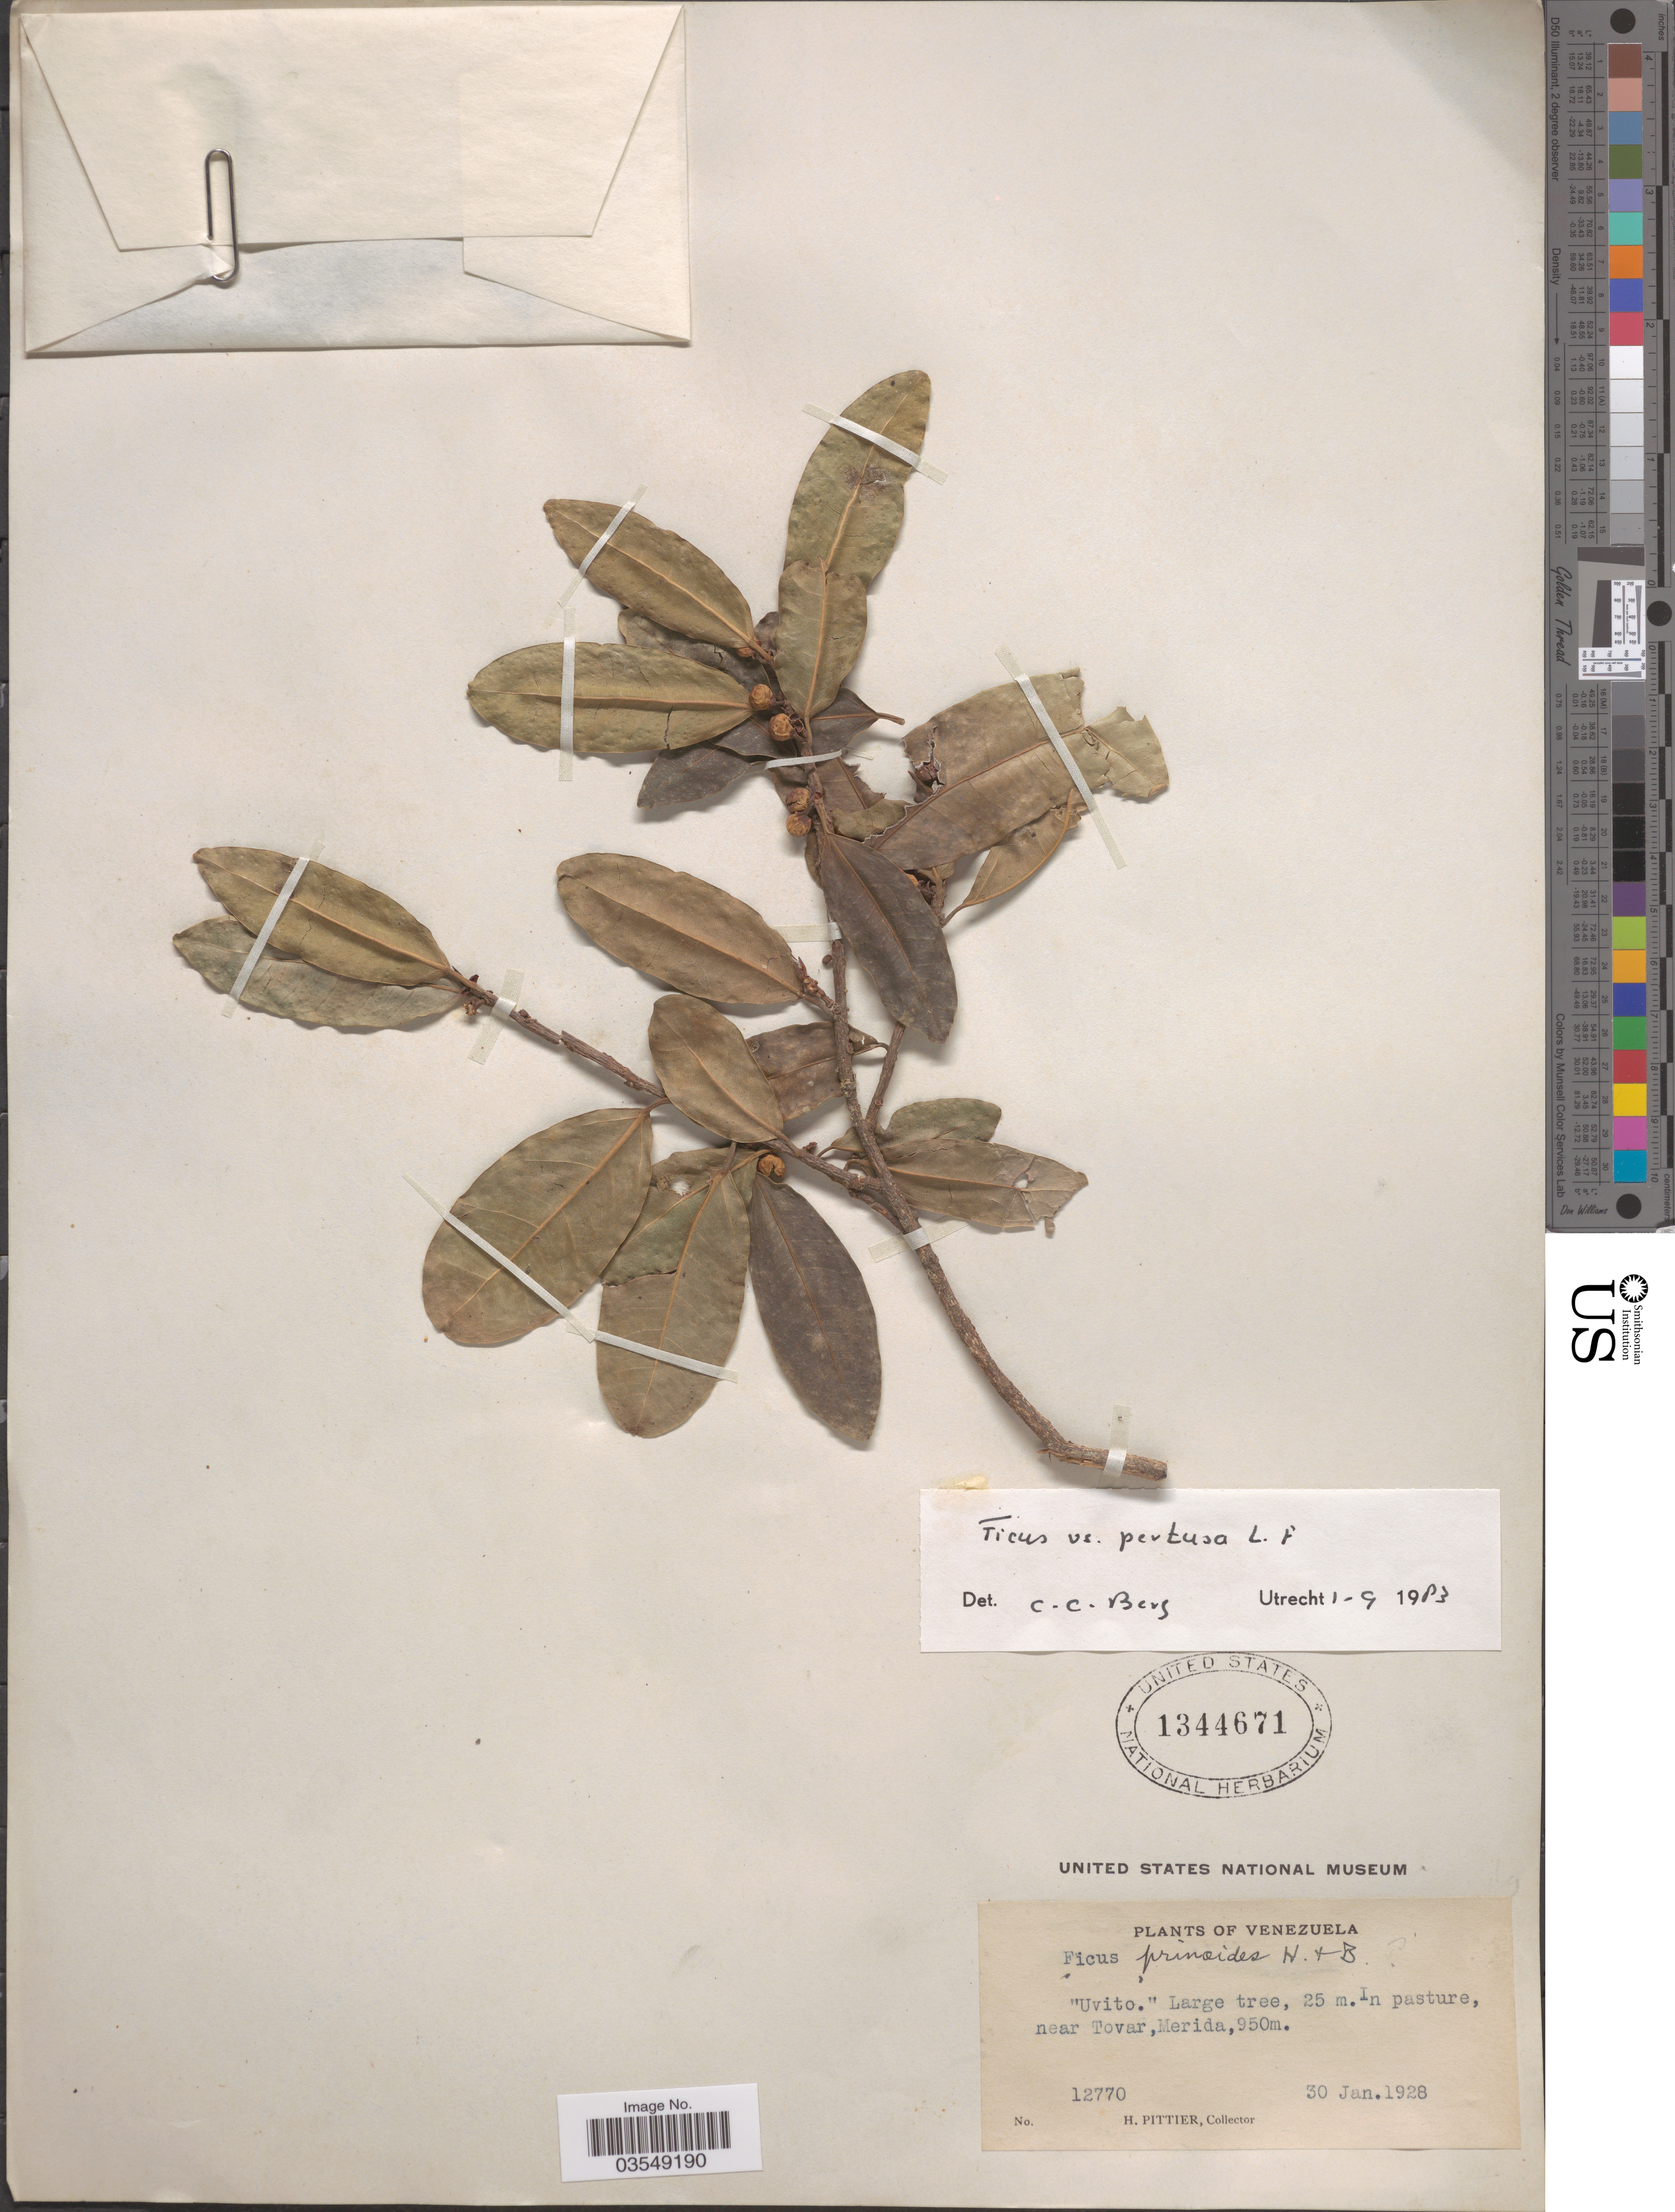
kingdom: Plantae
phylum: Tracheophyta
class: Magnoliopsida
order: Rosales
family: Moraceae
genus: Ficus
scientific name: Ficus pertusa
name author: L. f.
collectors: H. F. Pittier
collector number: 12770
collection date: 1928-01-30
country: Venezuela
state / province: Merida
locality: In pasture, near Tovar.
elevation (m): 950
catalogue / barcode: US 1344671